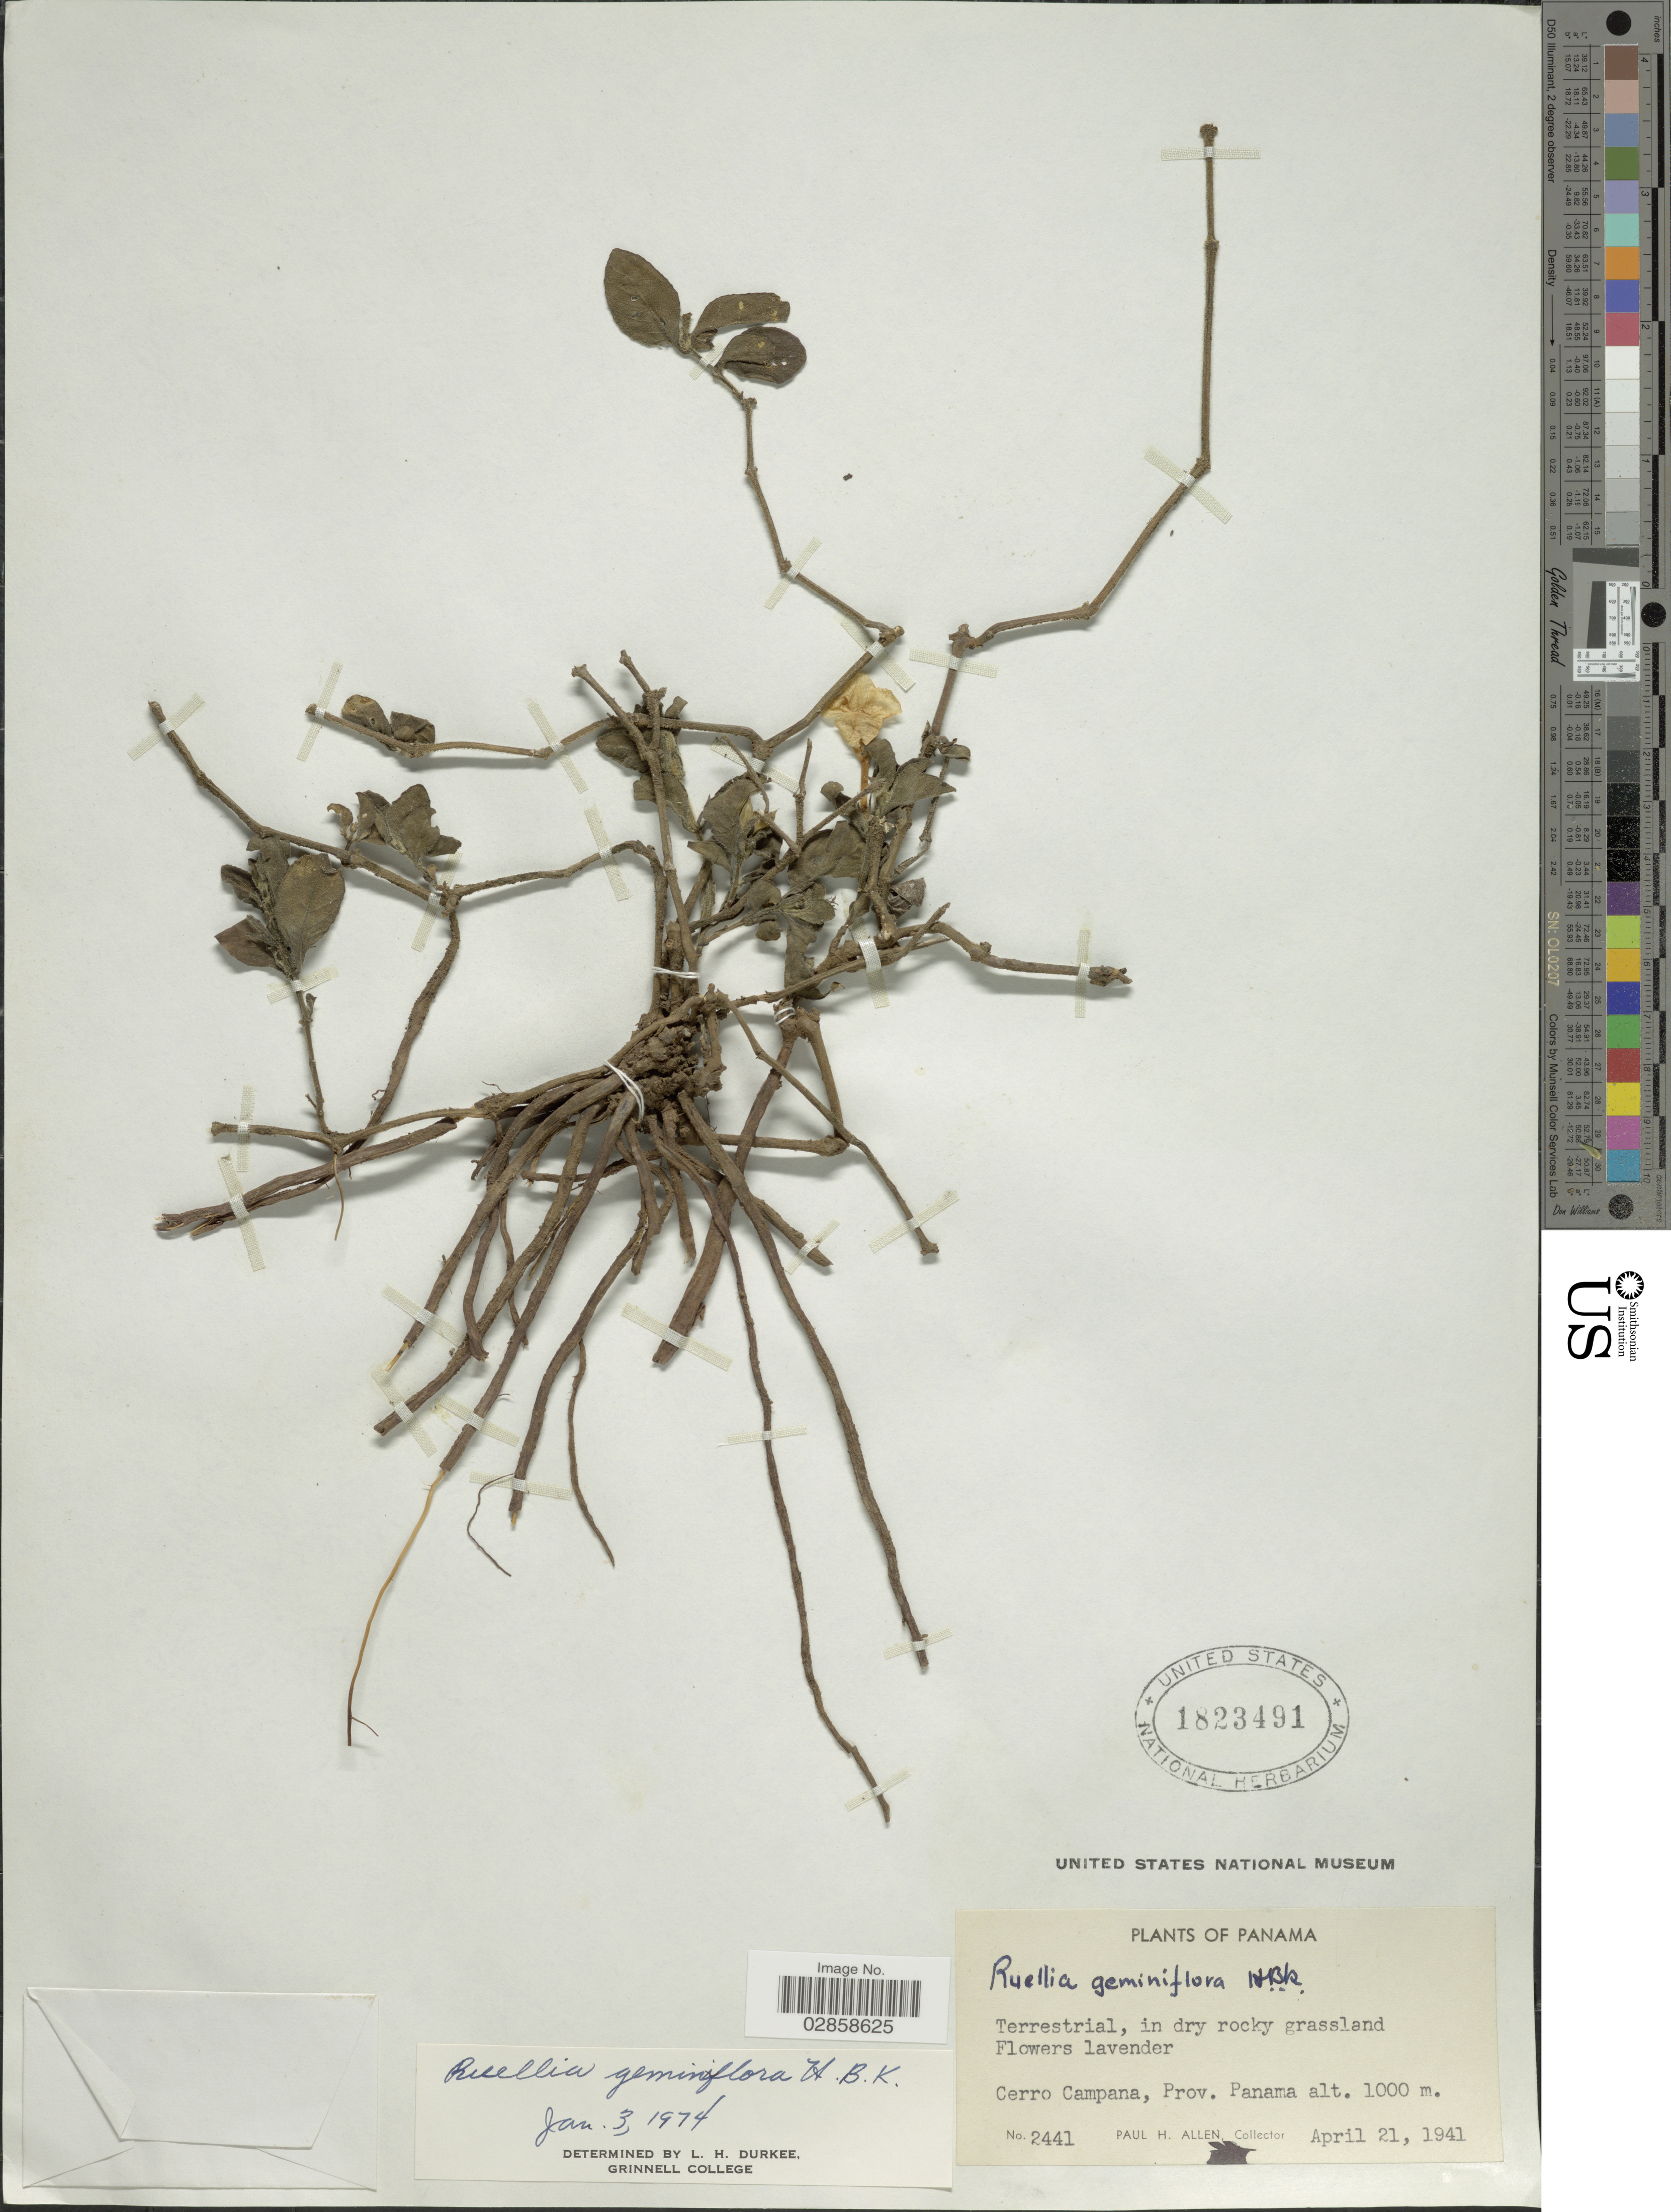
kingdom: Plantae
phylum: Tracheophyta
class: Magnoliopsida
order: Lamiales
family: Acanthaceae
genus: Ruellia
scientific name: Ruellia geminiflora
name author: Kunth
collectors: P. H. Allen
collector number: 2441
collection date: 1941-04-21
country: Panama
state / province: Panamá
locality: Cerro Campana.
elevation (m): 1000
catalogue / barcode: US 1823491